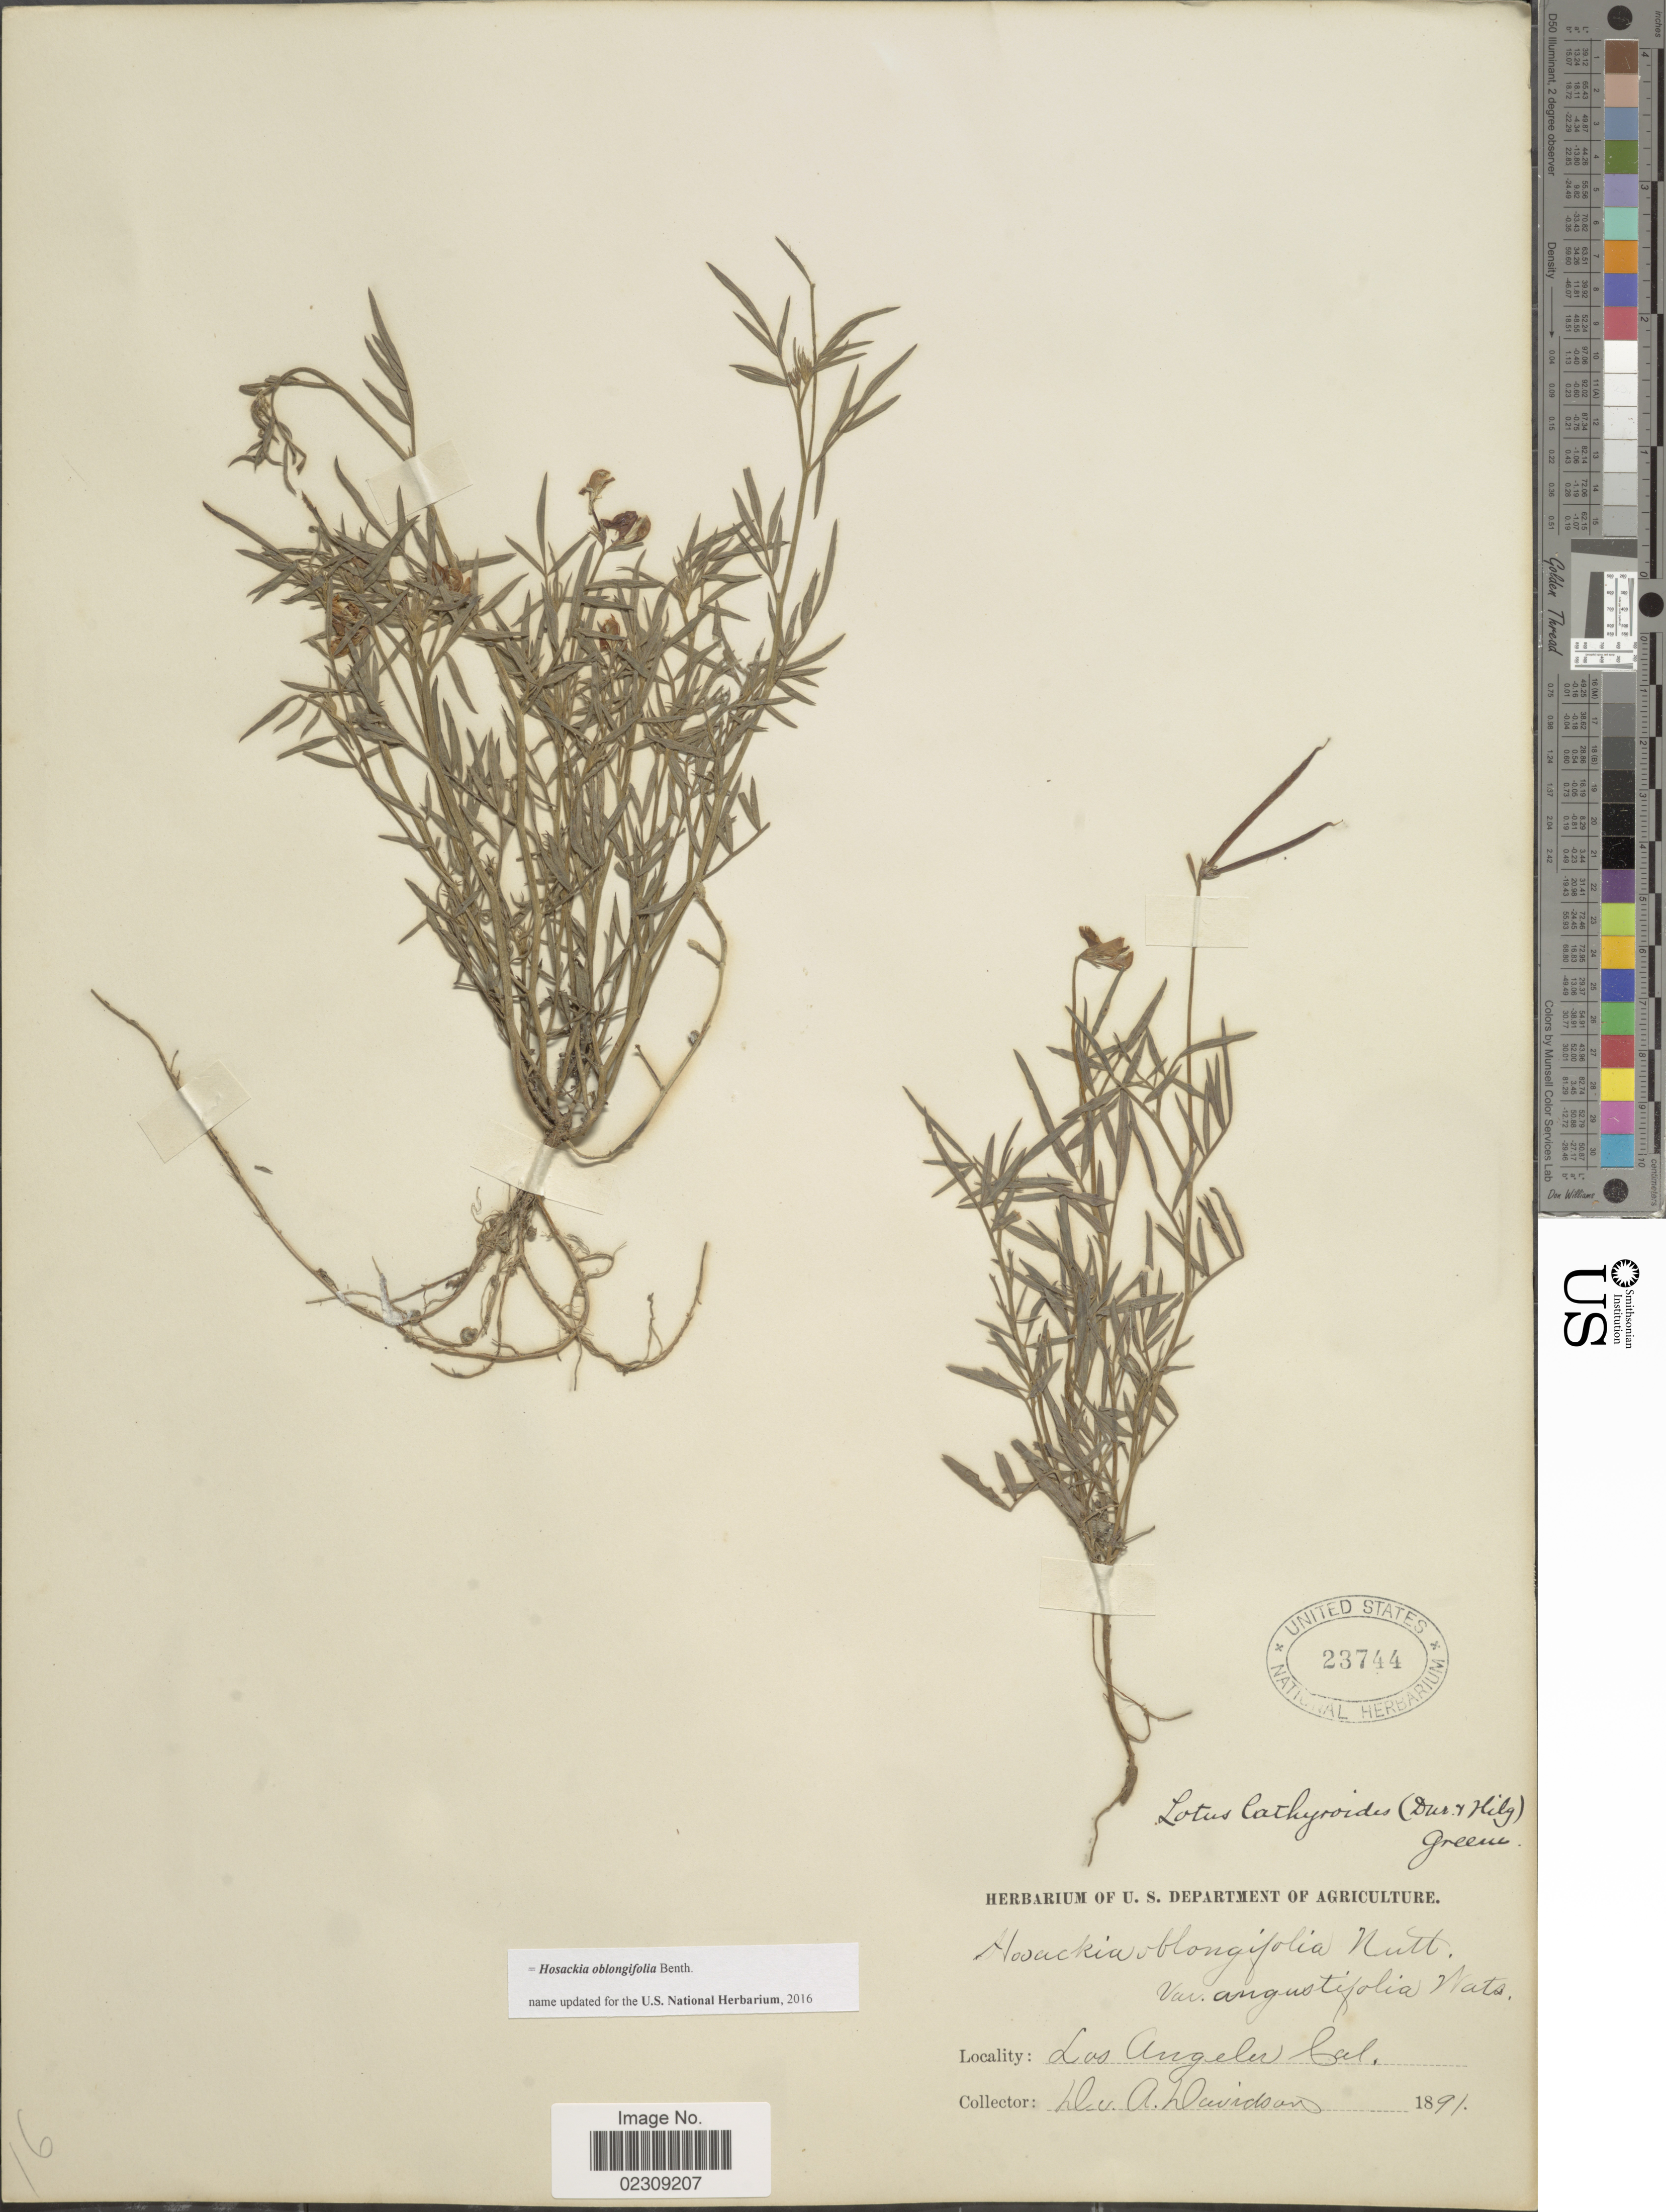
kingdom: Plantae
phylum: Tracheophyta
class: Magnoliopsida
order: Fabales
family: Fabaceae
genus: Hosackia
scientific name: Hosackia oblongifolia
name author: Benth.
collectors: A. Davidson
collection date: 1891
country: United States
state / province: California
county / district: Los Angeles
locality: Los Angeles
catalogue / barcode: US 23744